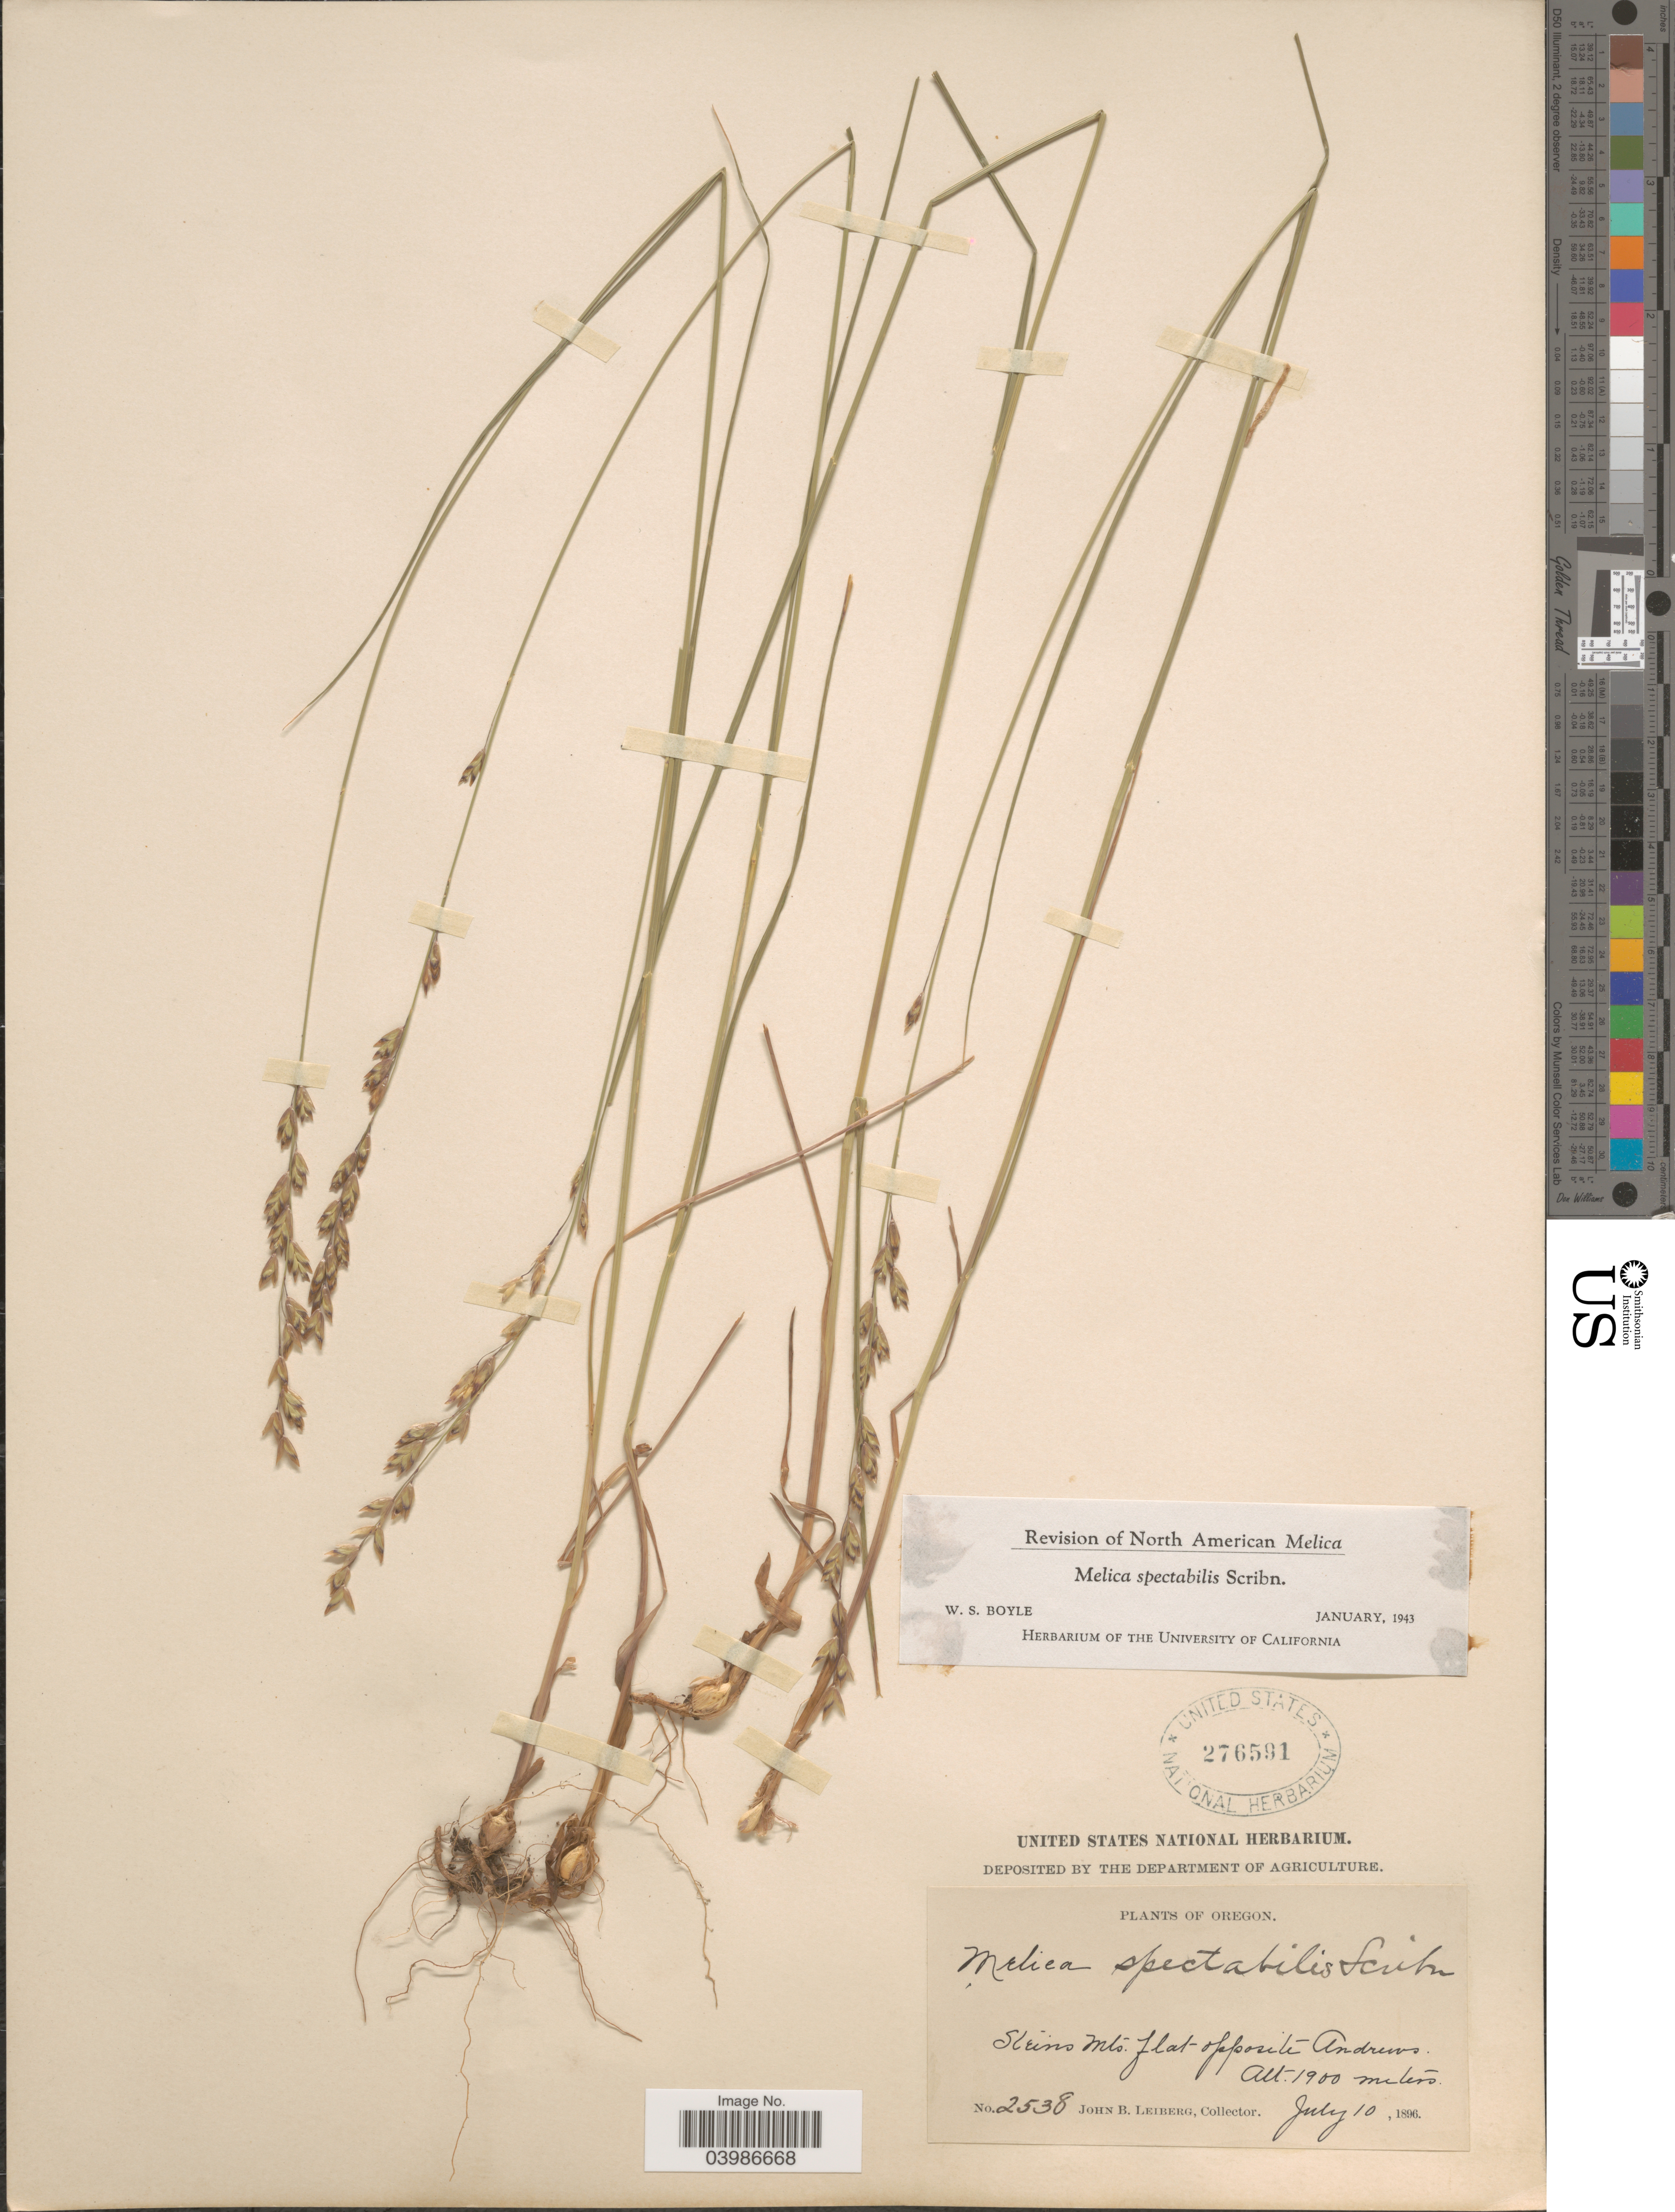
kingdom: Plantae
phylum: Tracheophyta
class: Liliopsida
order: Poales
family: Poaceae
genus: Melica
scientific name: Melica spectabilis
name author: Scribn.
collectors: J. B. Leiberg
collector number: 2538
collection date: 1896-07-10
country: United States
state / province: Oregon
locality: Steins Mts. flat opposite Andrews.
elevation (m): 1900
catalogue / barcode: US 276591